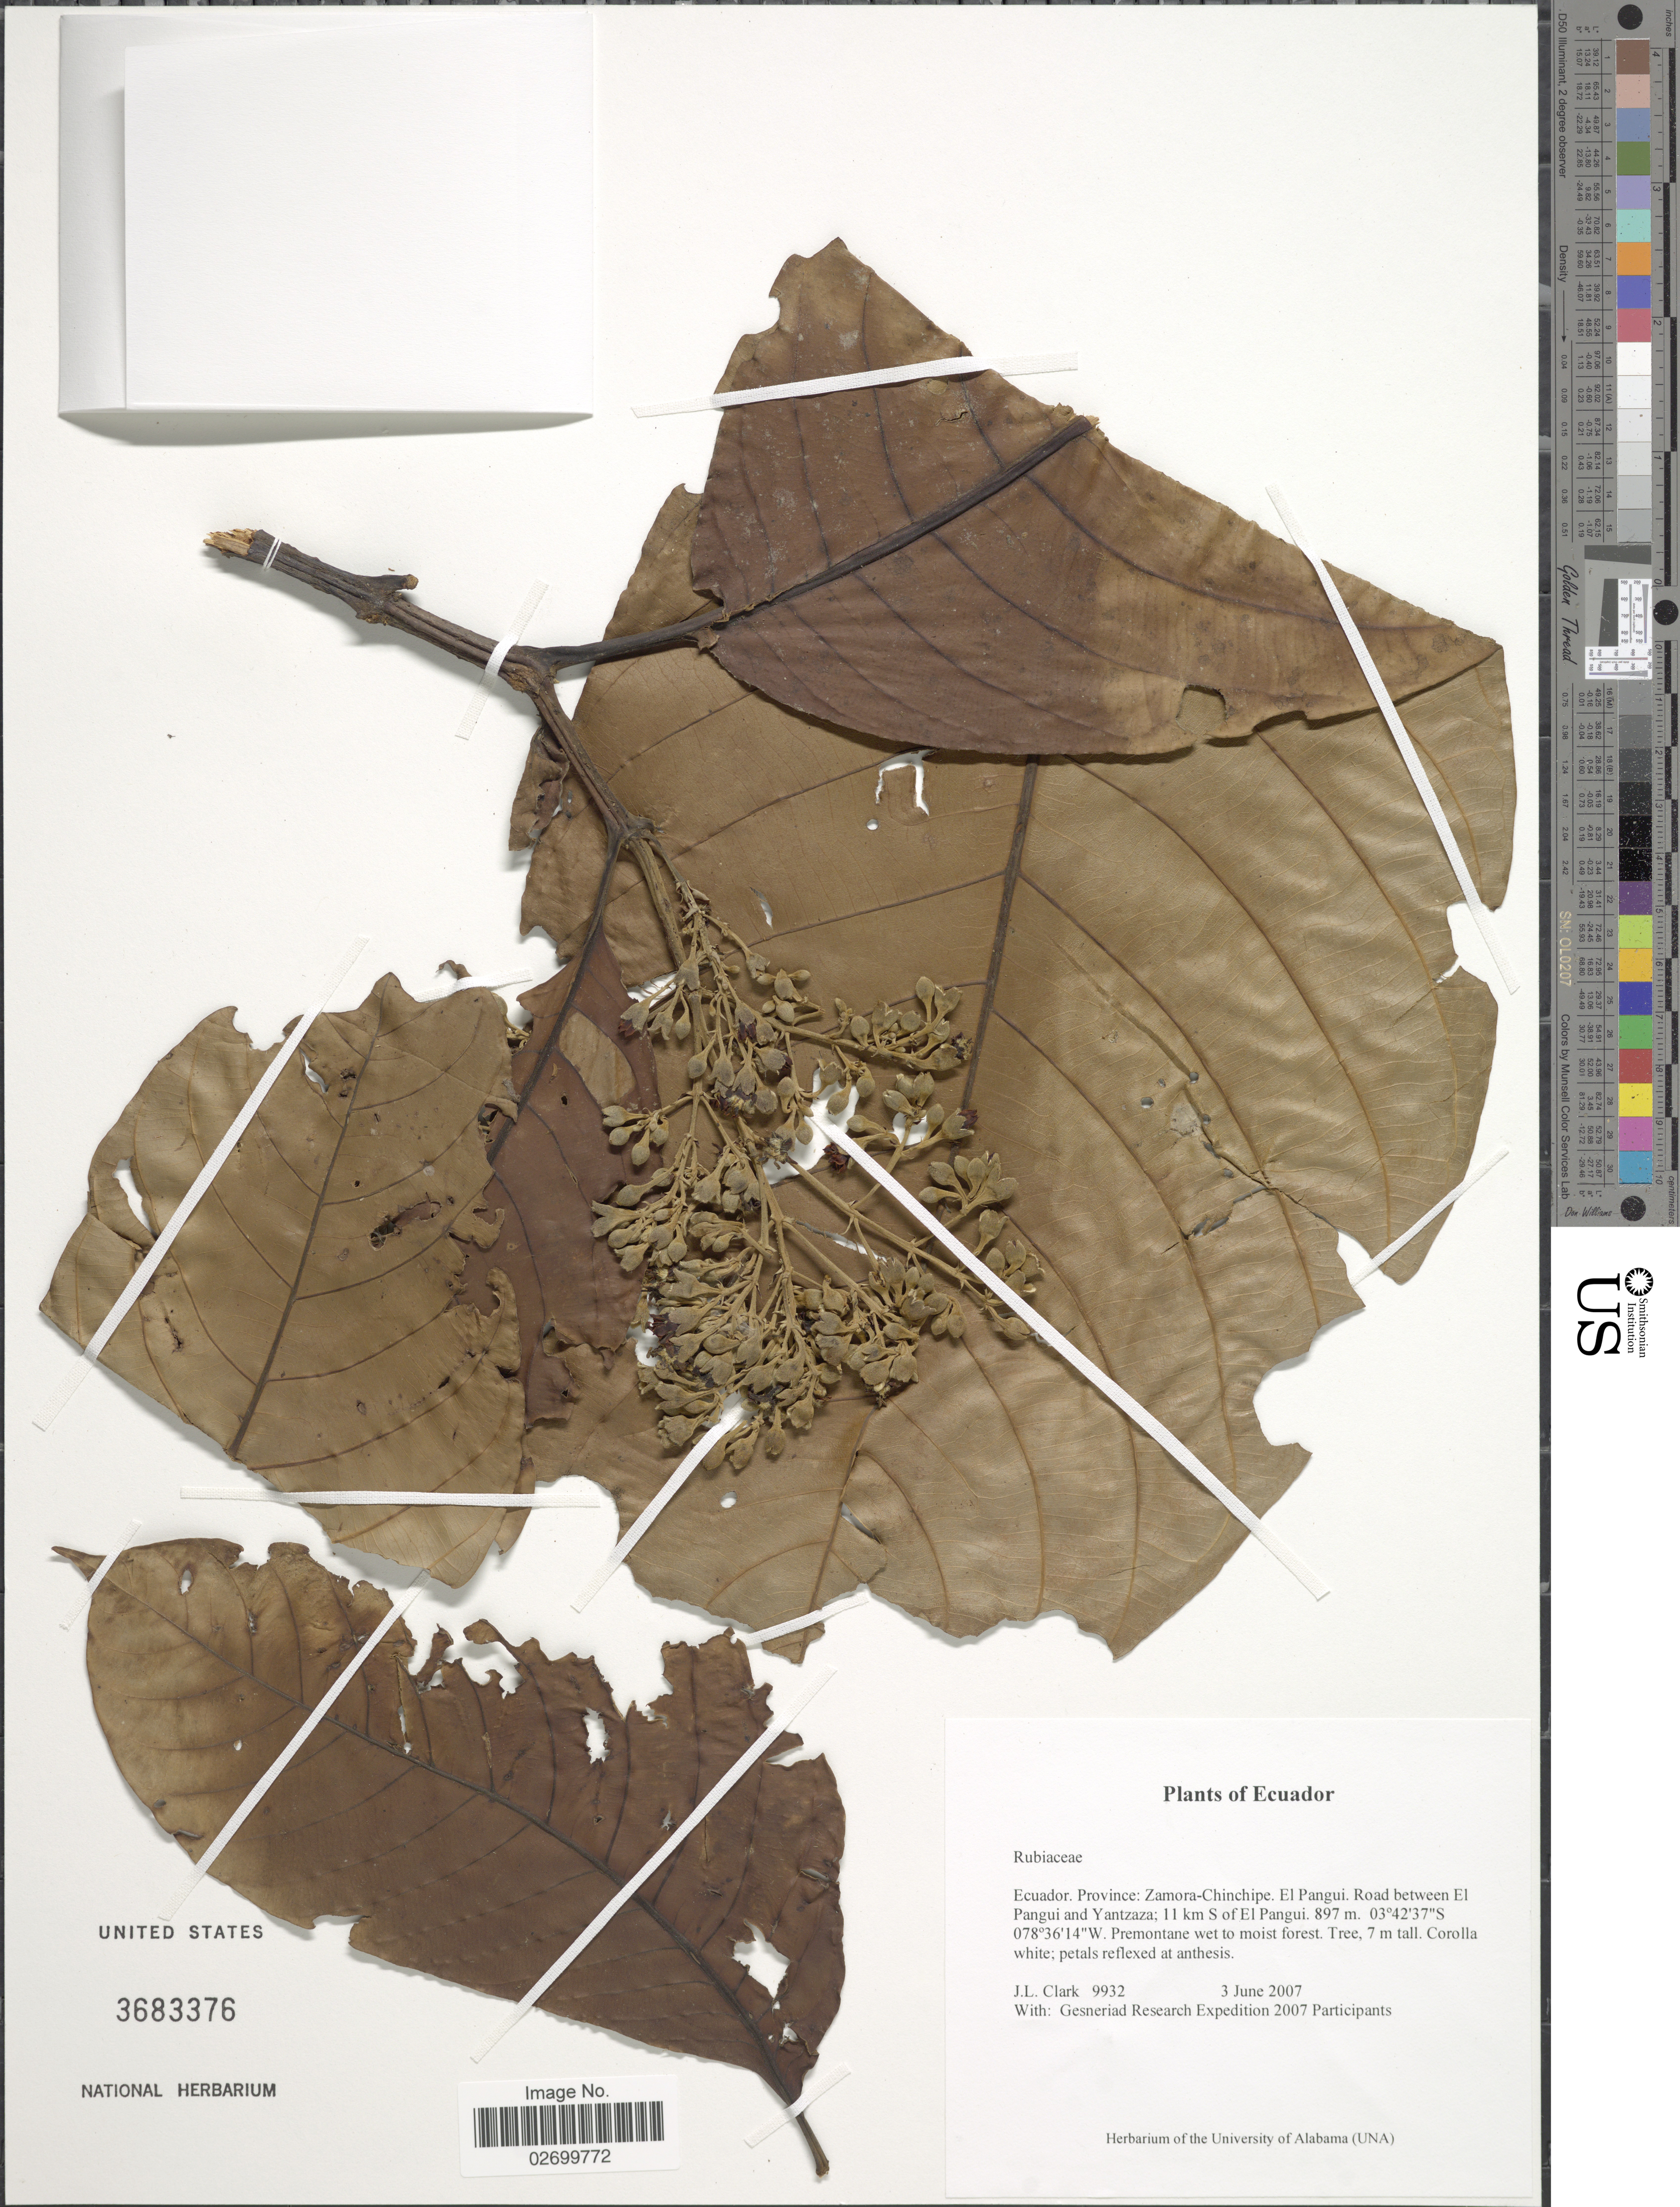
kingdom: Plantae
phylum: Tracheophyta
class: Magnoliopsida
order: Gentianales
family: Rubiaceae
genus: Schizocalyx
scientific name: Schizocalyx condoricus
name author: D.A. Neill & C.M. Taylor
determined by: Kirkbride, J. H., Jr.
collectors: J. L. Clark & Gesneriad Research Expedition 2007 Participants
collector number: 9932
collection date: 2007-06-03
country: Ecuador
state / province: Zamora-Chinchipe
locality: El Pangui. Road between El Pangui and Yantzaza; 11 km S of El Pangui.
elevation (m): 897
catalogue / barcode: US 3683376